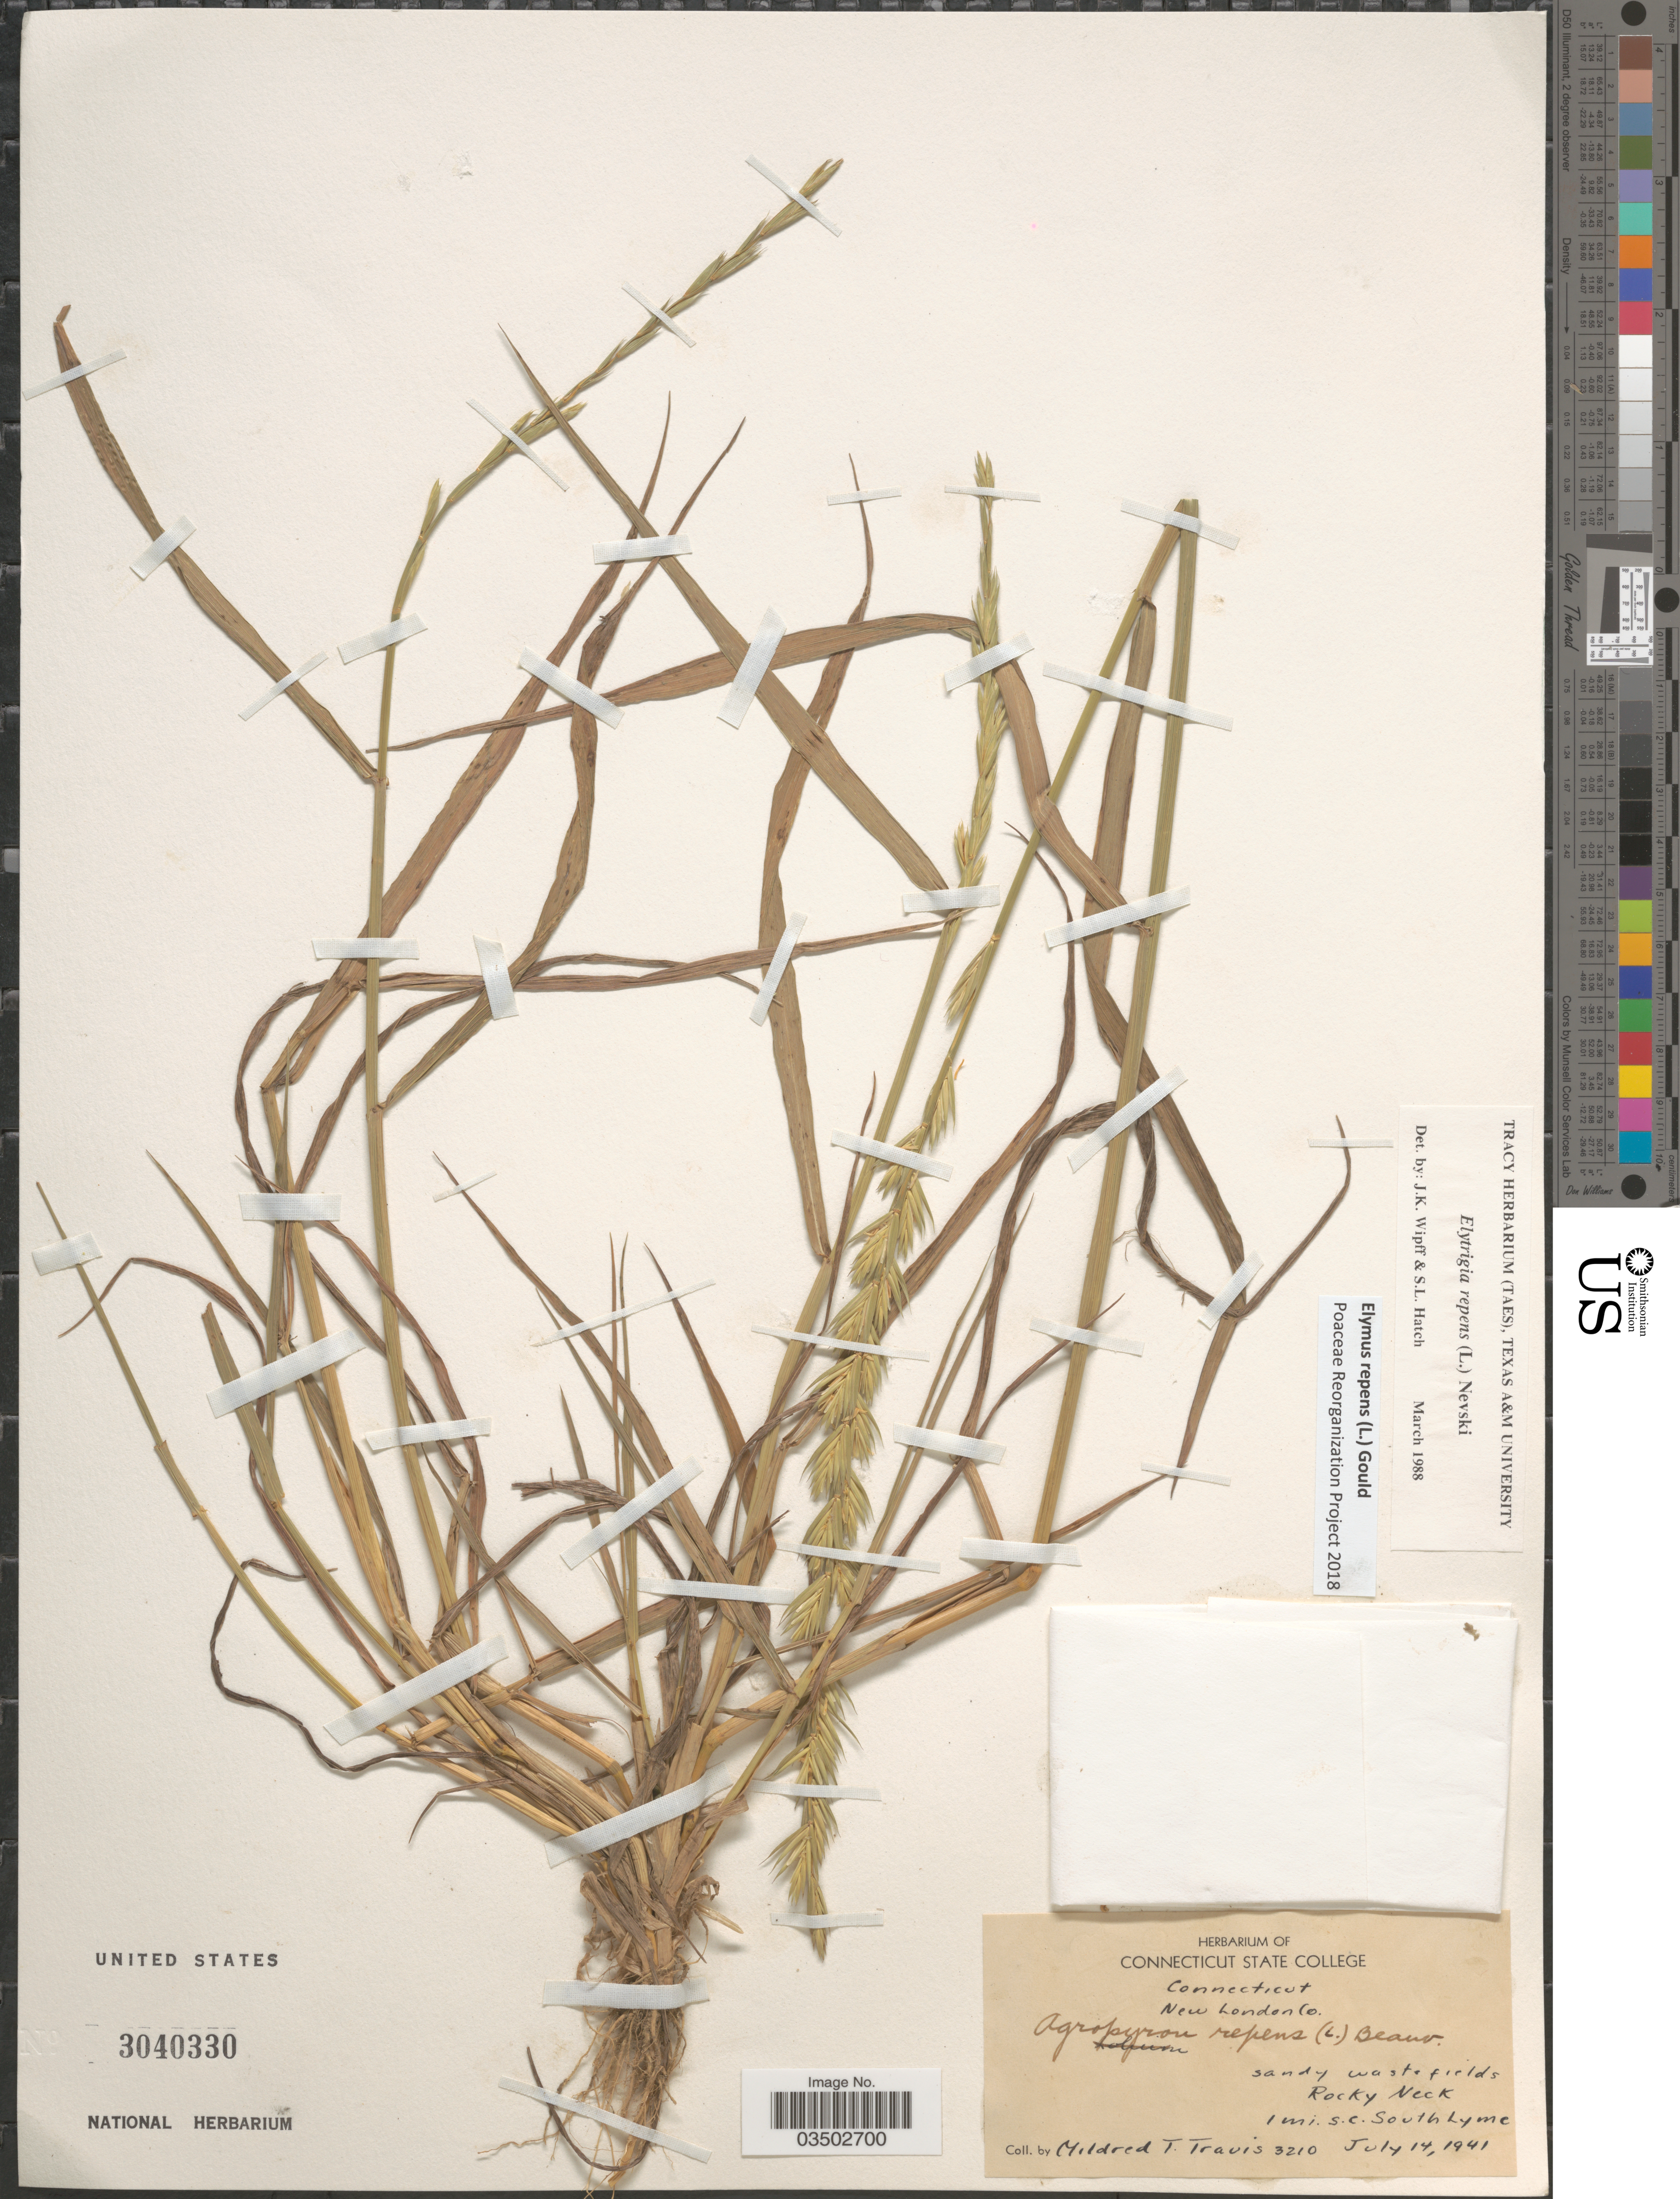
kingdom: Plantae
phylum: Tracheophyta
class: Liliopsida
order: Poales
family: Poaceae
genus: Elymus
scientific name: Elymus repens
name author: (L.) Gould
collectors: M. Travis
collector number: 3210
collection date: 1941-07-14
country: United States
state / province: Connecticut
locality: New London Co. Sandy waste fields, Rocky Neck. 1 mi. s.e. South Lyme.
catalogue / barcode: US 3040330